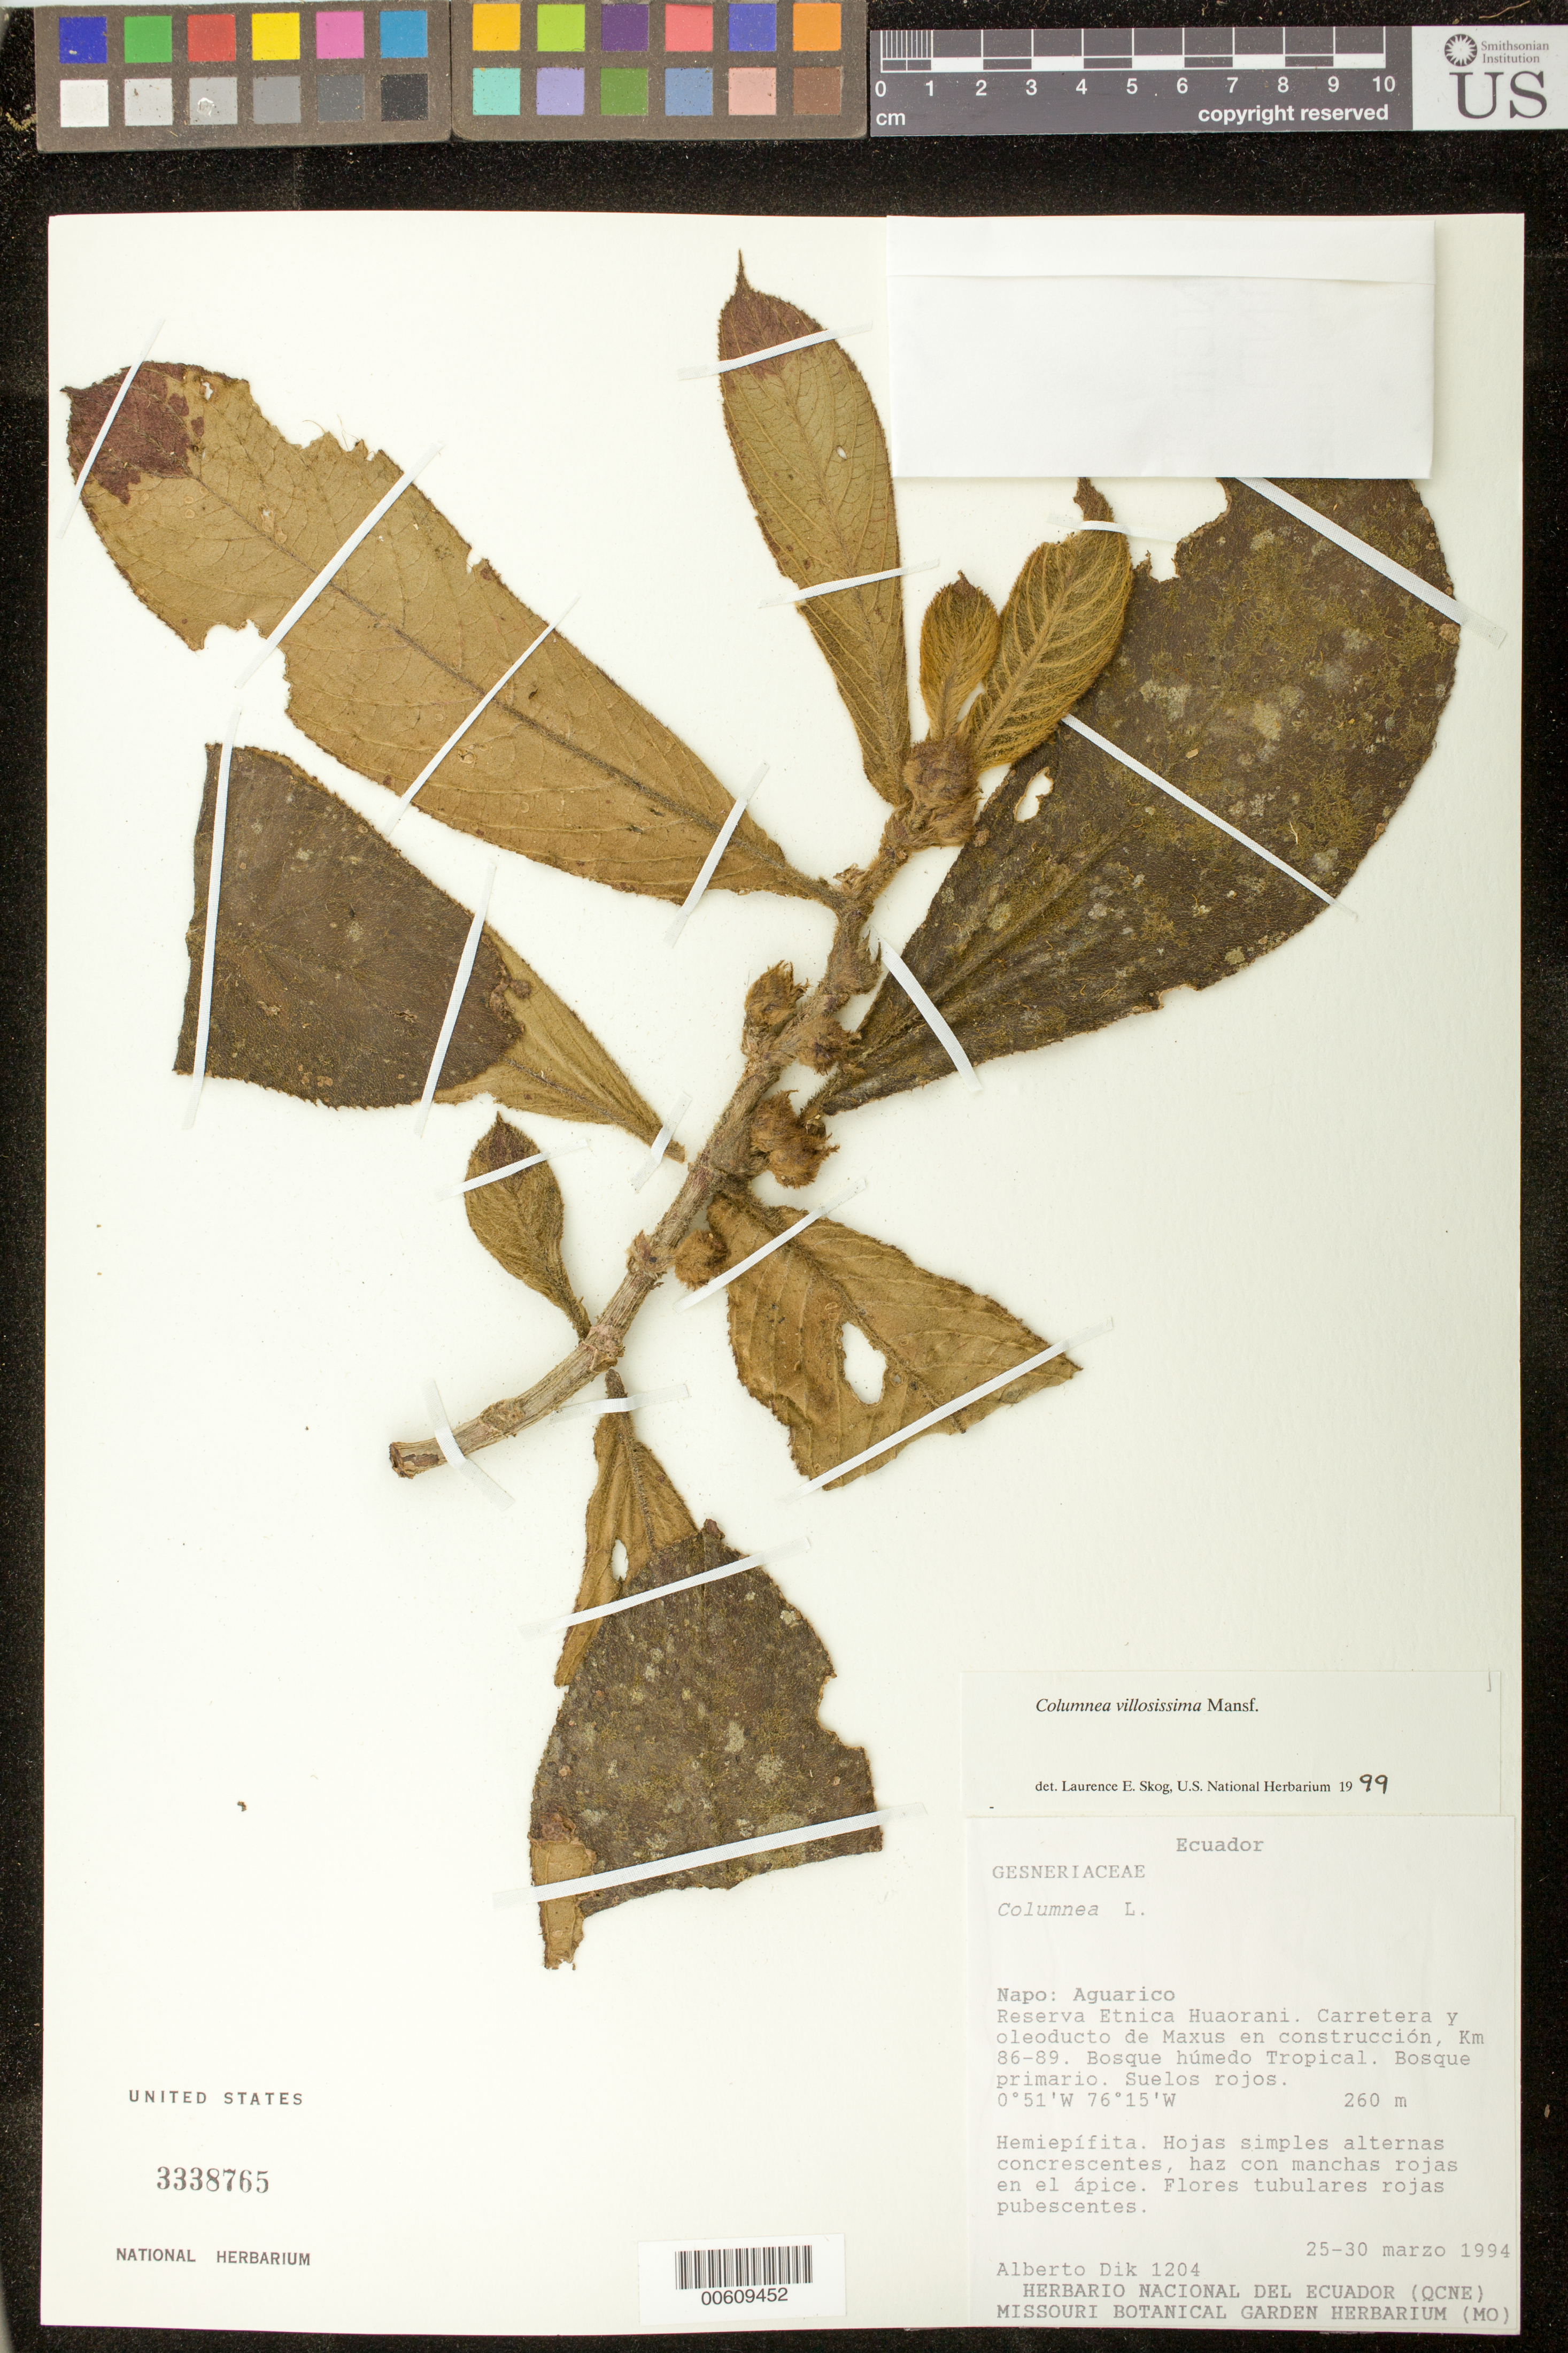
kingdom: Plantae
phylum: Tracheophyta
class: Magnoliopsida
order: Lamiales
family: Gesneriaceae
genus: Columnea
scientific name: Columnea villosissima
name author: Mansf.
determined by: Skog, Laurence E.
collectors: A. Dik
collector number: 1204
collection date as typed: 25-30 Mar 1994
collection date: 1994-03-25/1994-03-30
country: Ecuador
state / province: Napo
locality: Aguarico: Reserva Etnica Huaorani; carretera y oleoducto de Maxus en construcción, km 86-89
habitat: Bosque húmedo tropical; bosque primario, suelos rojos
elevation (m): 260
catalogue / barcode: US 3338765